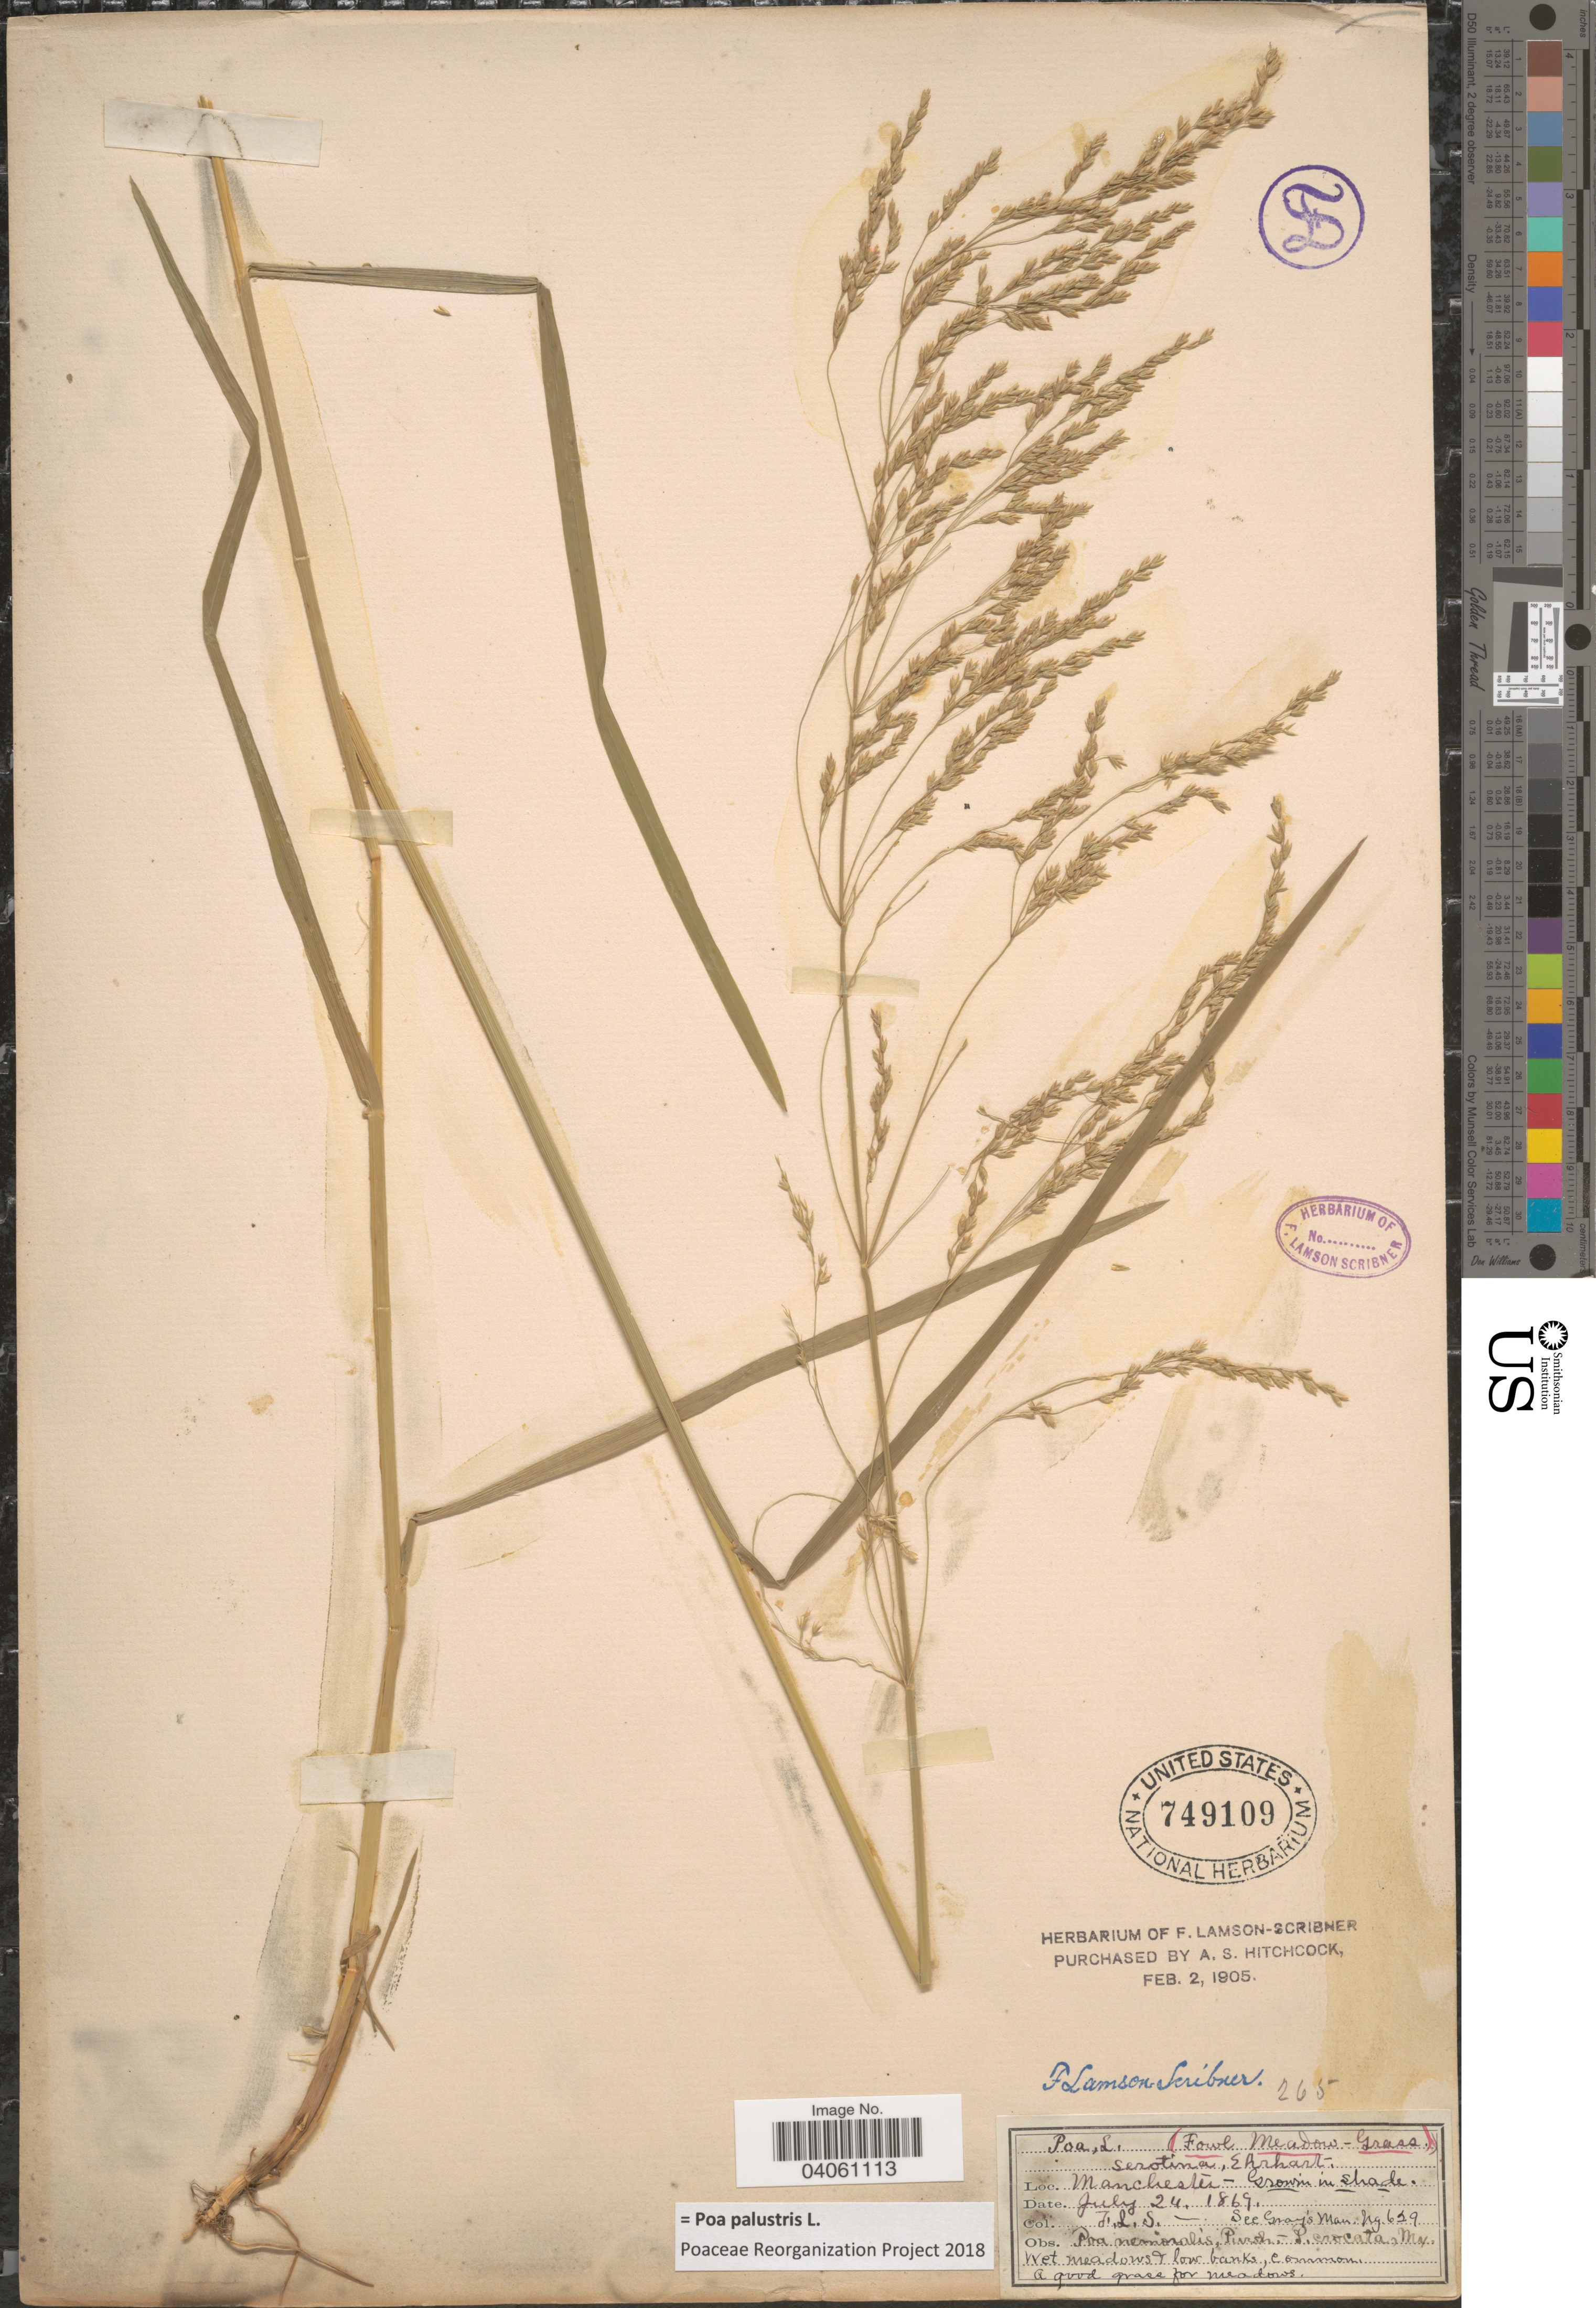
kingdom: Plantae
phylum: Tracheophyta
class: Liliopsida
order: Poales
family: Poaceae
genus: Poa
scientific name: Poa palustris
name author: L.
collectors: F. Lamson-Scribner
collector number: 265?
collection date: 1869-07-24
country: United States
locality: Manchester.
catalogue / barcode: US 749109